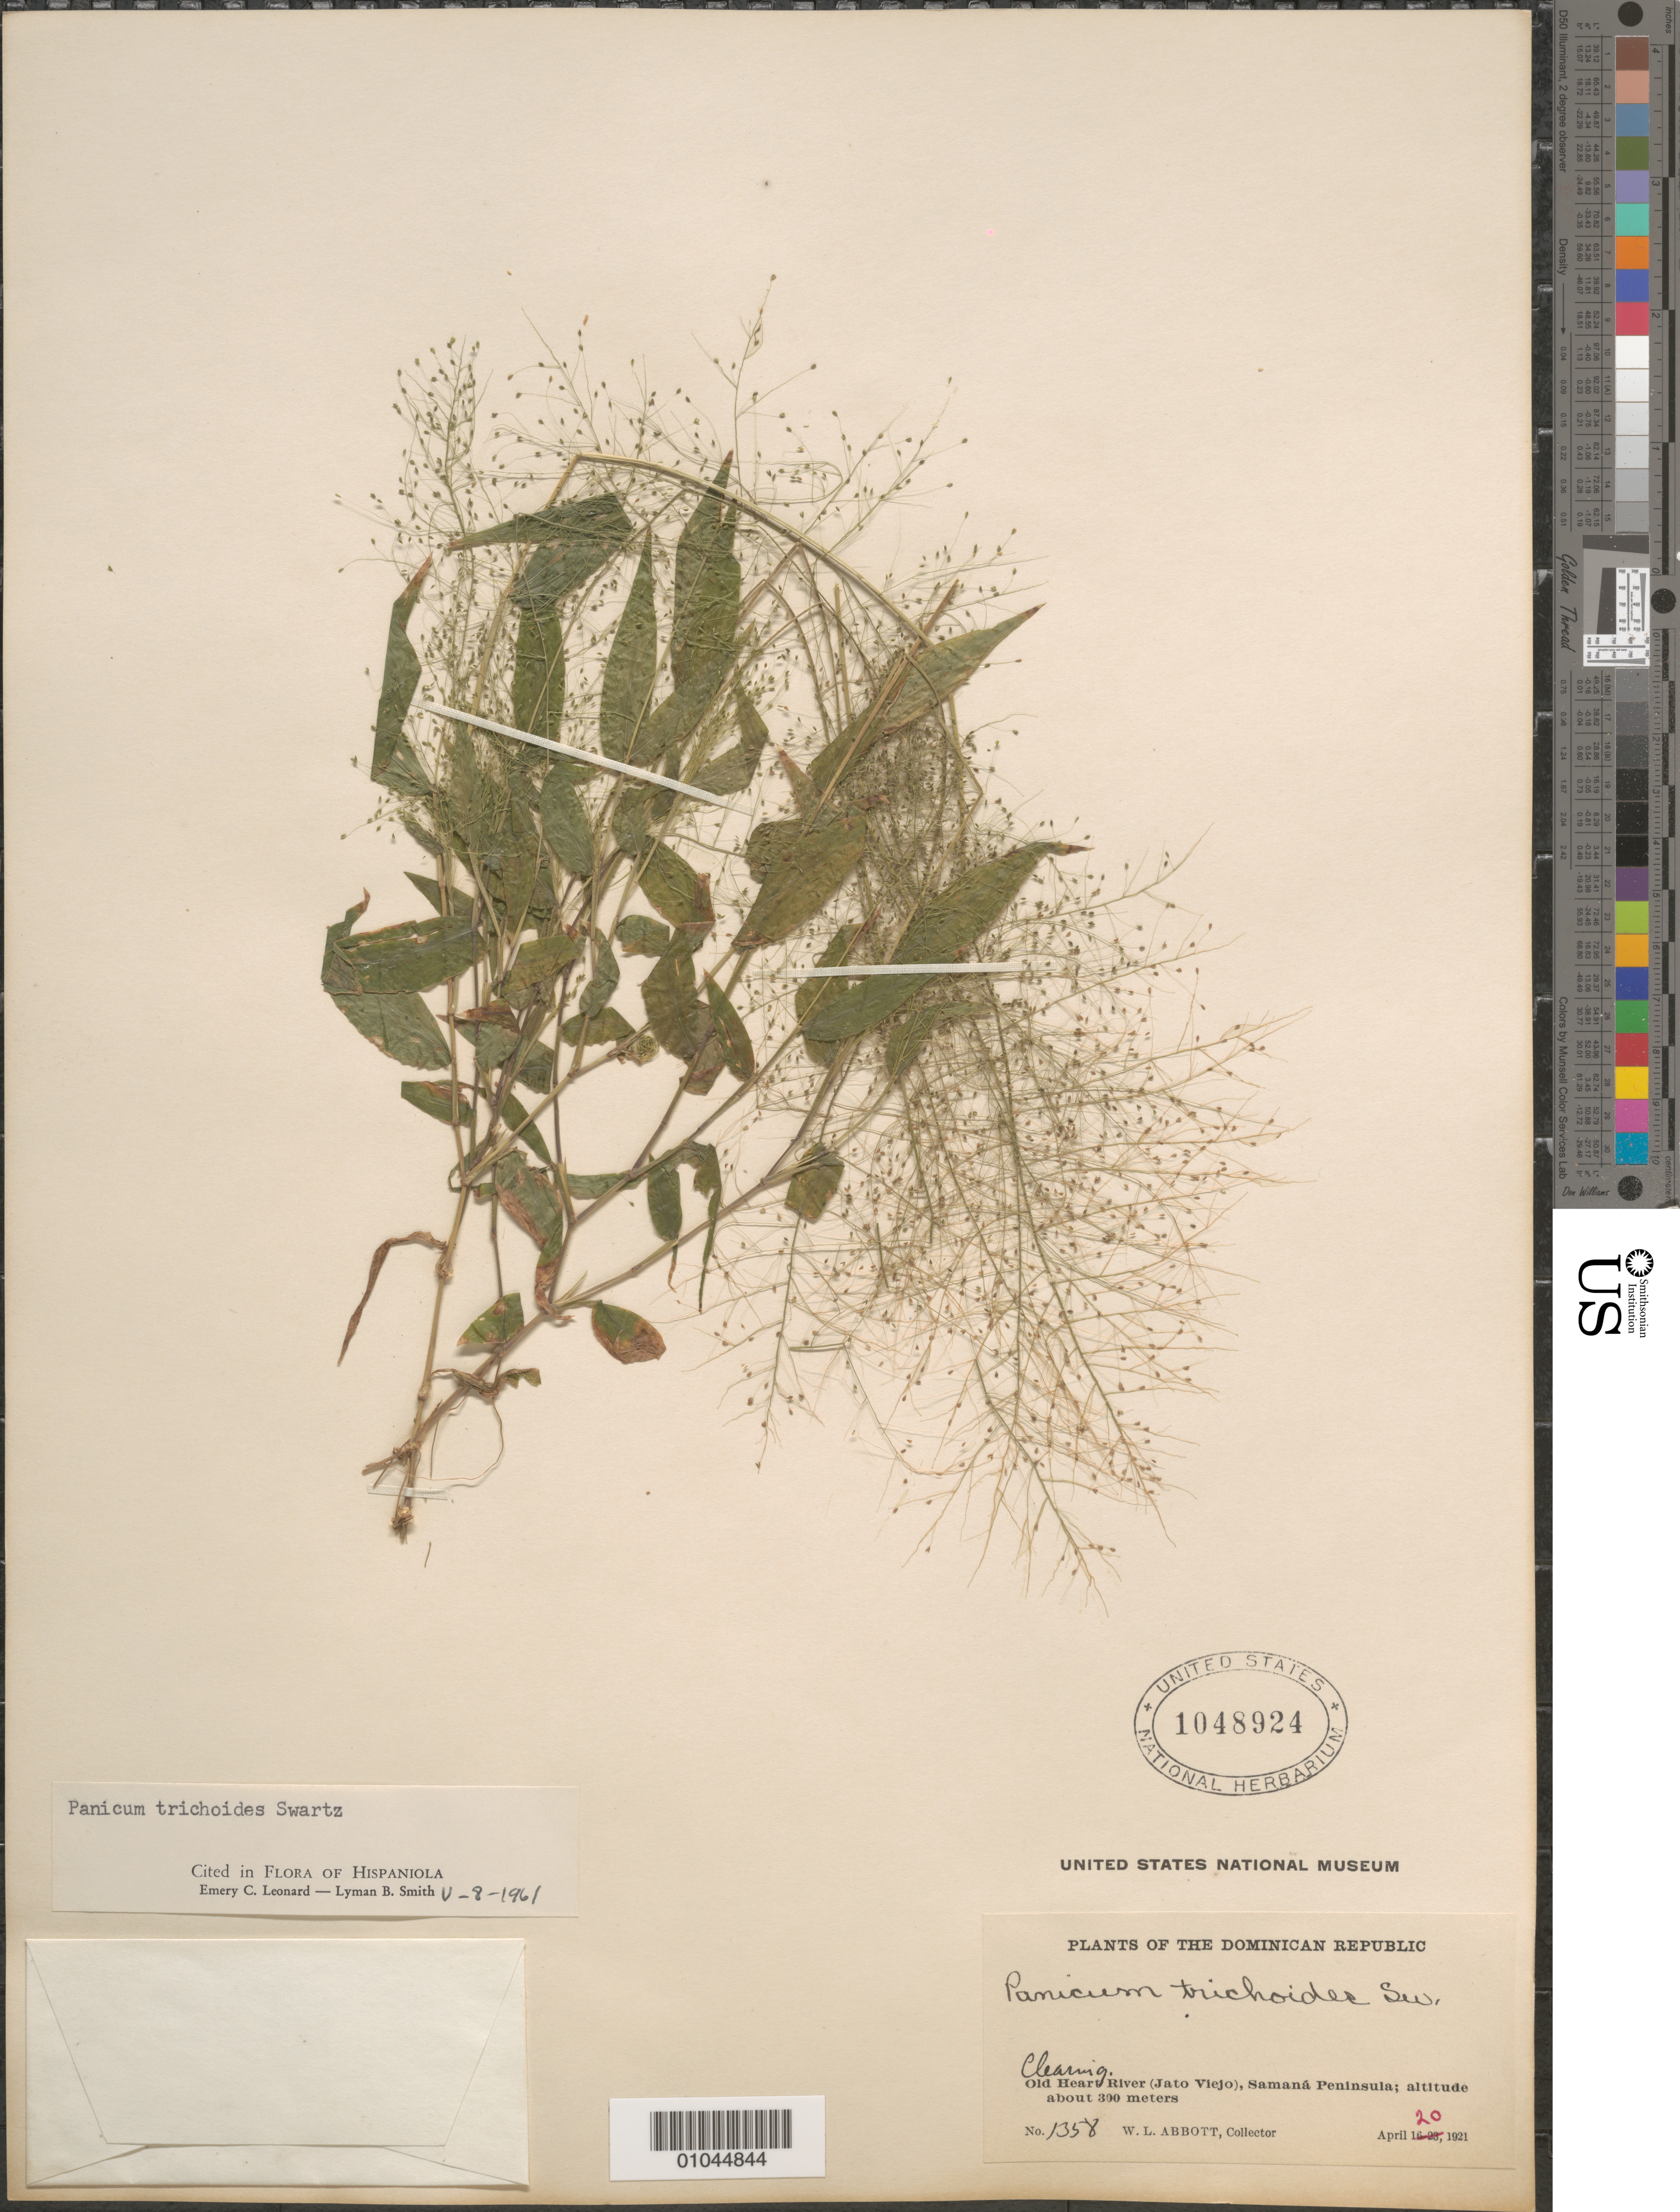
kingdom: Plantae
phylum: Tracheophyta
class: Liliopsida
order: Poales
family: Poaceae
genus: Panicum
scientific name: Panicum trichoides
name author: Sw.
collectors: W. L. Abbott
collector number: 1358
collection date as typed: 20 Apr 1921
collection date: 1921-04-20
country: Dominican Republic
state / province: Samaná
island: Hispaniola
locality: Old Heart River (Jato Viejo), Samana Peninsula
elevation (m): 300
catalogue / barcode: US 1048924